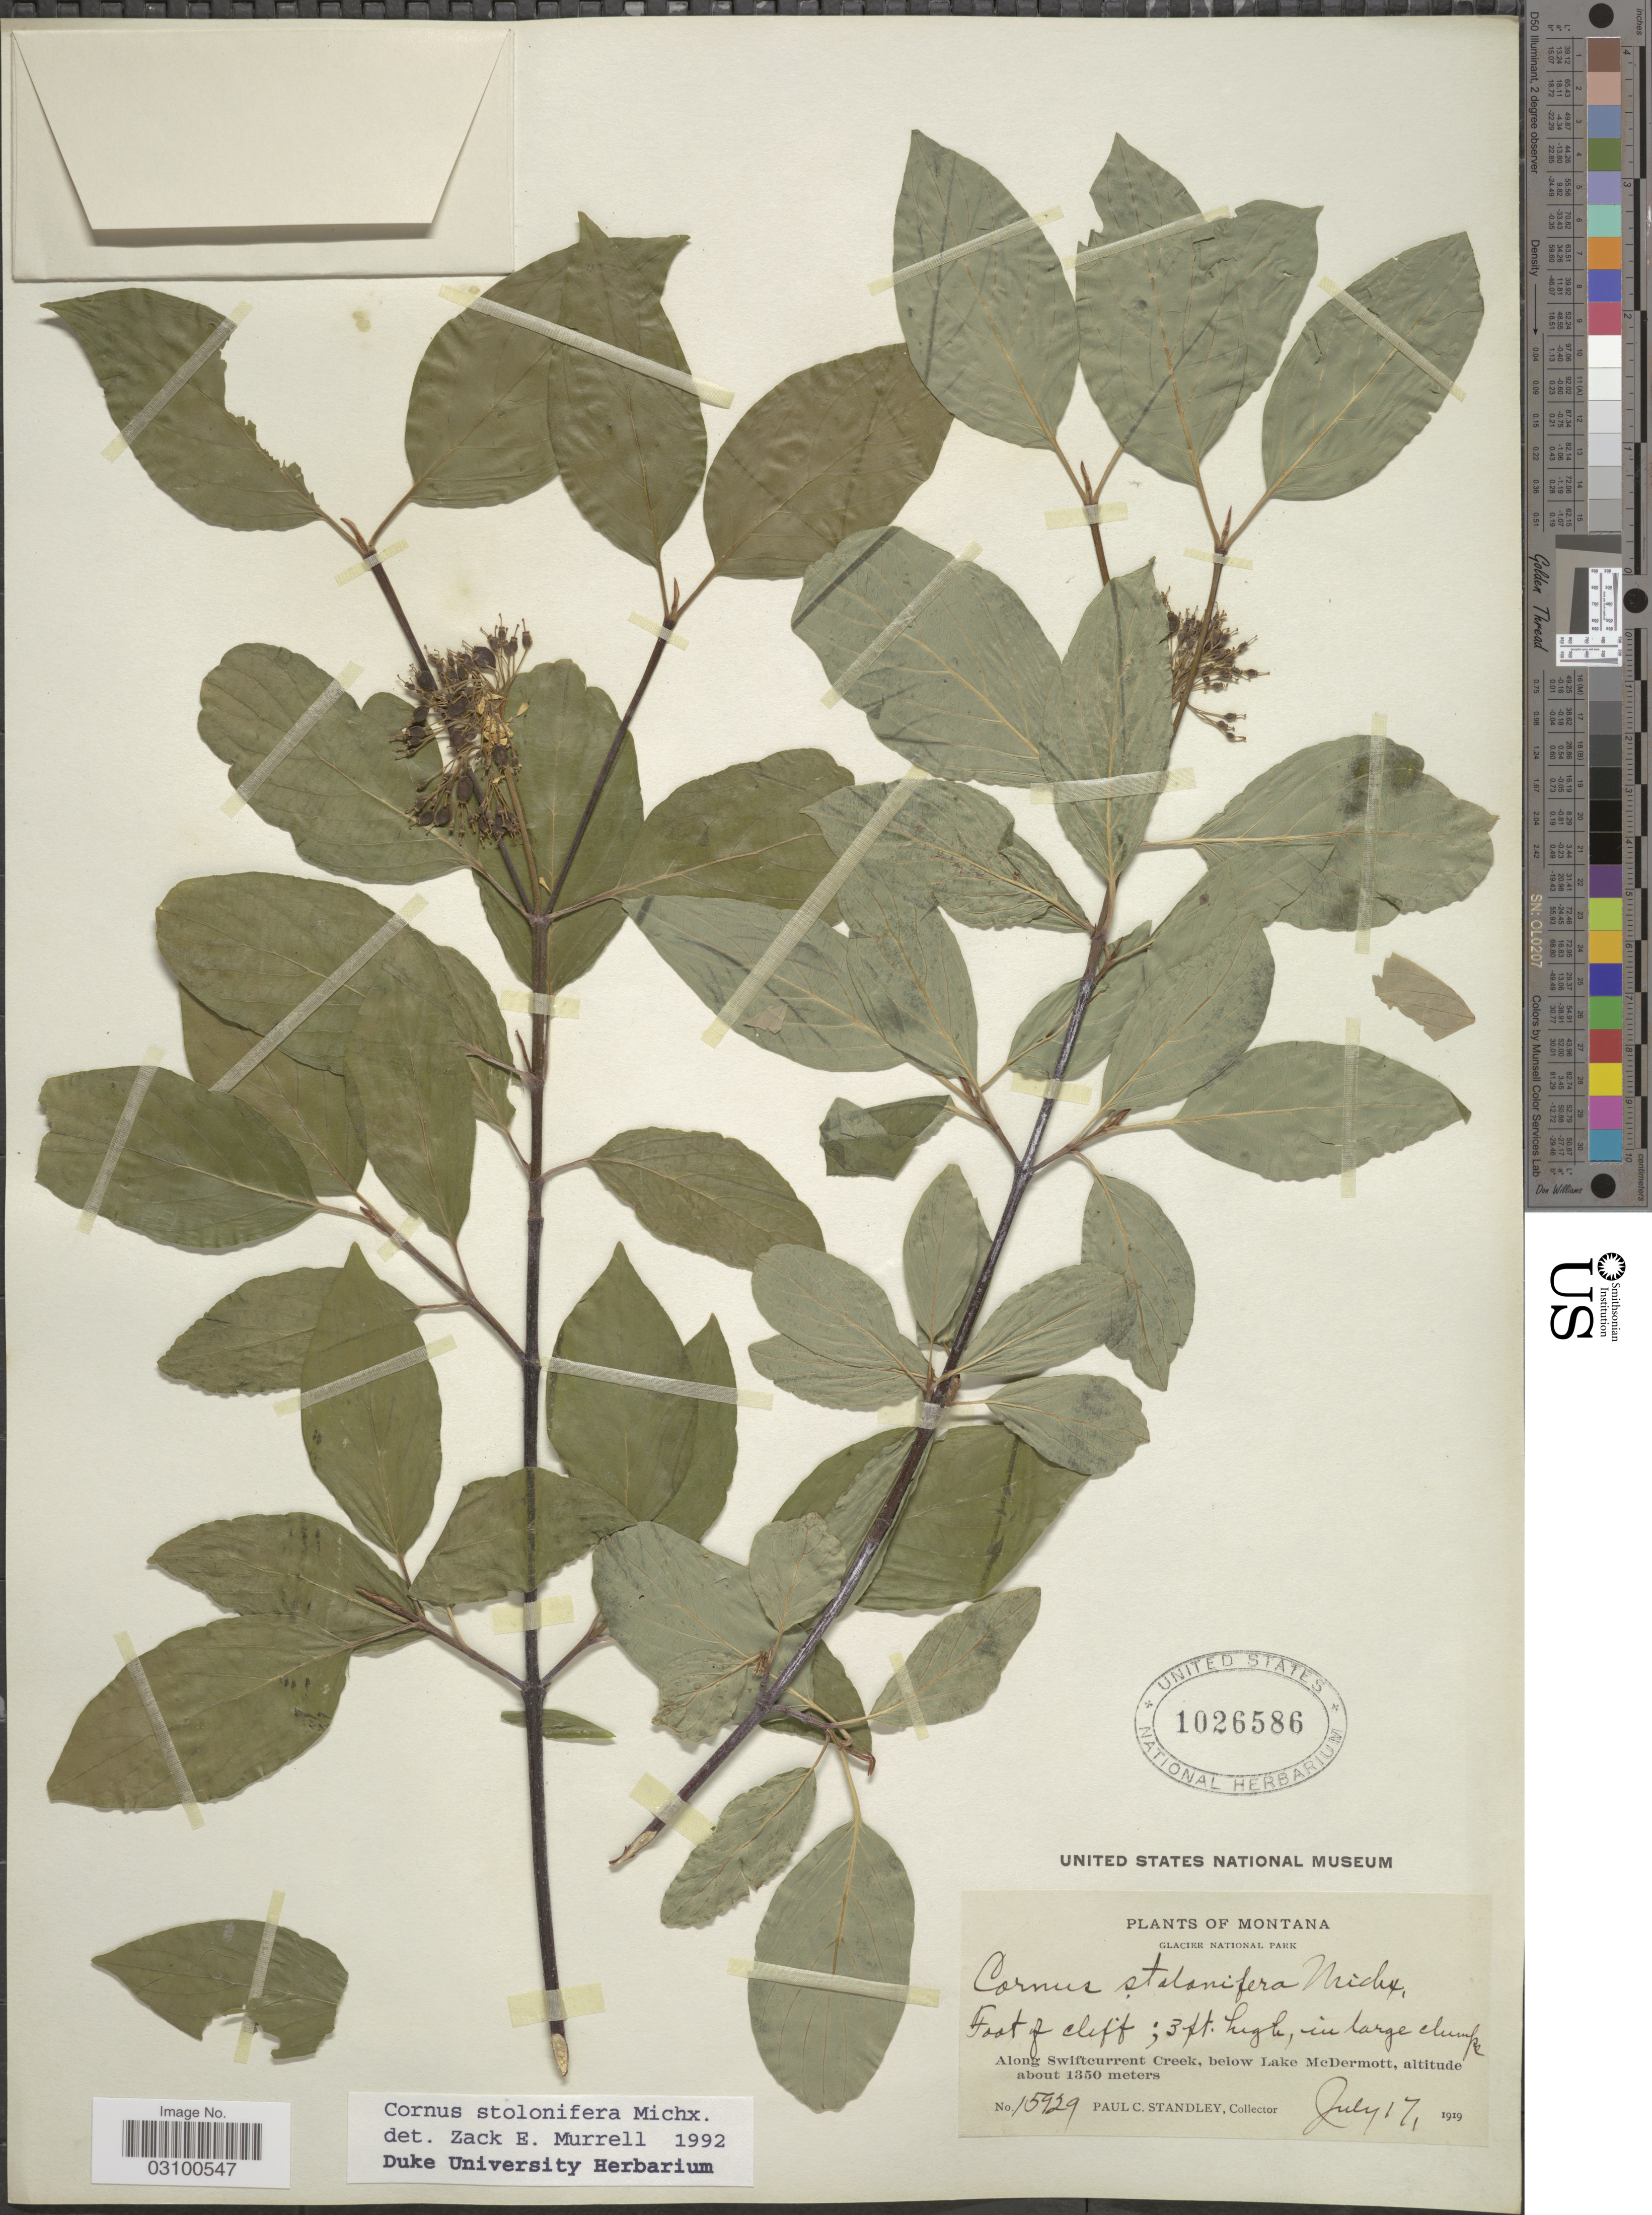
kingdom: Plantae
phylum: Tracheophyta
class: Magnoliopsida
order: Cornales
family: Cornaceae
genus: Cornus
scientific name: Cornus sericea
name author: L.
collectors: P. C. Standley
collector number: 15929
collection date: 1919-07-17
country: United States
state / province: Montana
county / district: Glacier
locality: Glacier National Park. Along Swiftcurrent Creek, below Lake McDermott.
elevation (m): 1350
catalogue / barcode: US 1026586